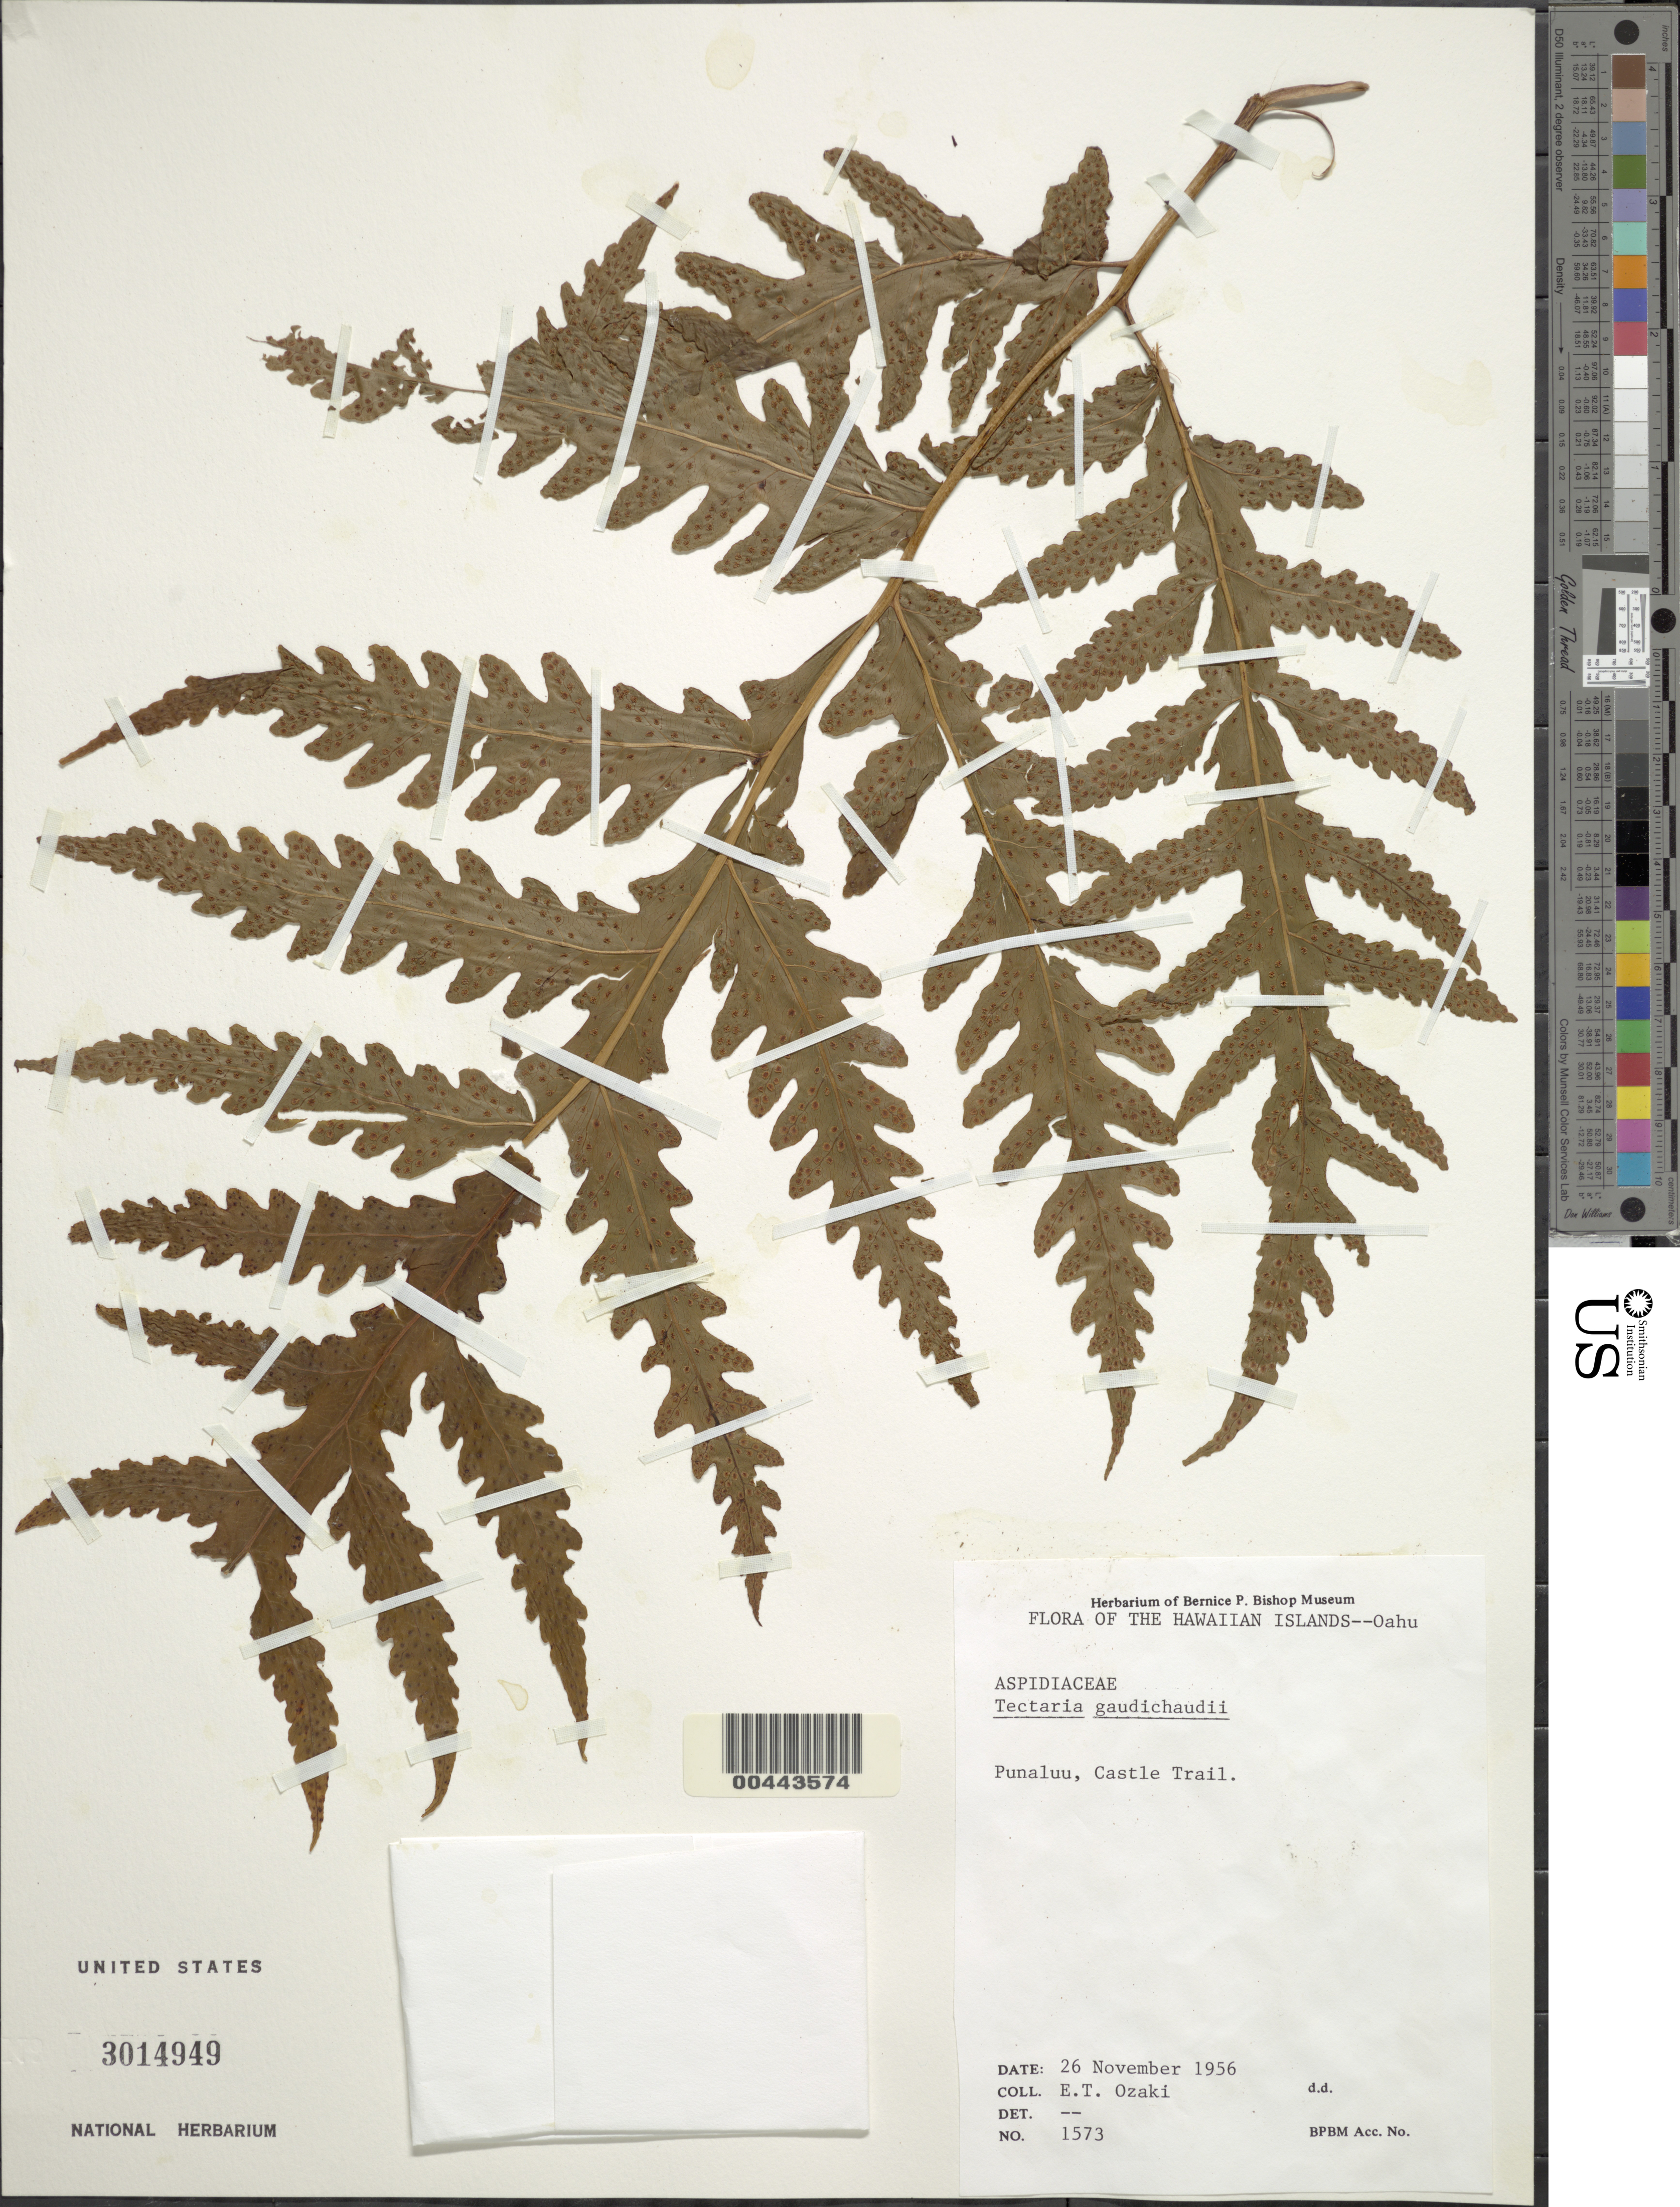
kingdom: Plantae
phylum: Tracheophyta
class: Polypodiopsida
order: Polypodiales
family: Tectariaceae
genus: Tectaria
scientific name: Tectaria gaudichaudii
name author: (Mett.) Maxon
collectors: E. Ozaki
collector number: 1573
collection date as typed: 26 Nov 1956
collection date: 1956-11-26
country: United States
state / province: Hawaii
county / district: Honolulu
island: Oahu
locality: Punaluu, Castle Trail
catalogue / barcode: US 3014949